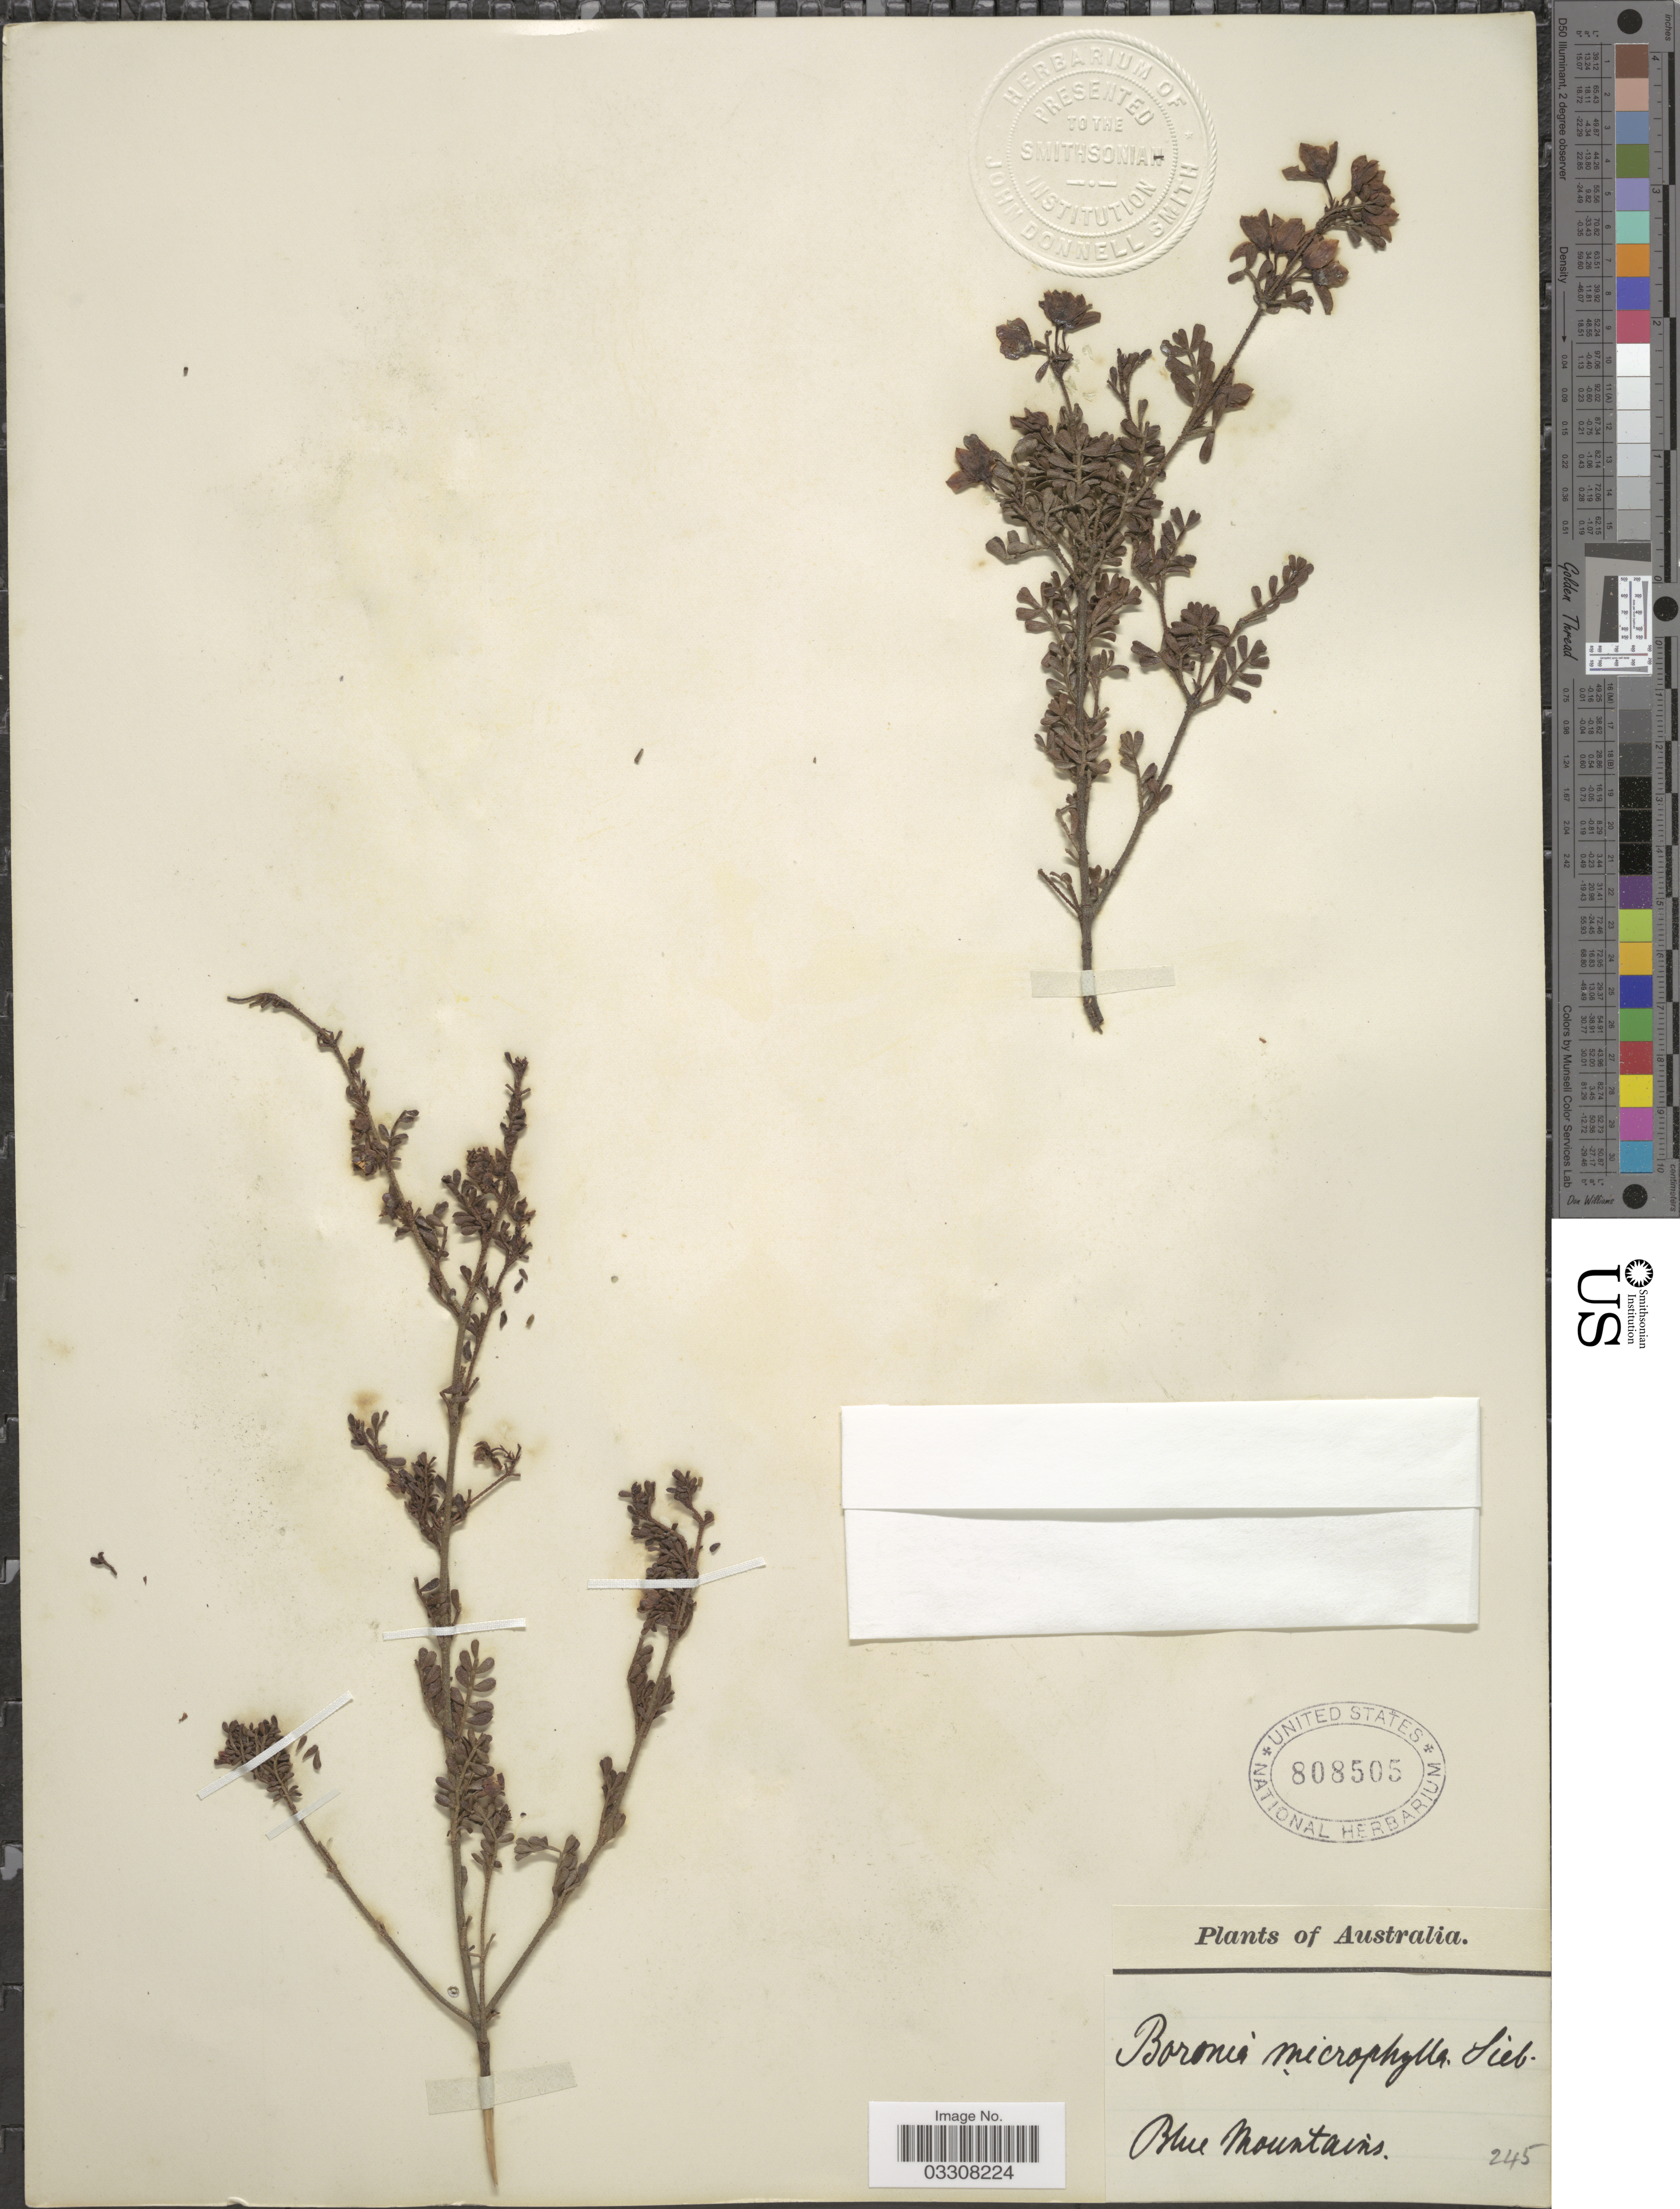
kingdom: Plantae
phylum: Tracheophyta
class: Magnoliopsida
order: Sapindales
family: Rutaceae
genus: Boronia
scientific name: Boronia microphylla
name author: Sieber ex Rchb.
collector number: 245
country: Australia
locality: Blue Mountains.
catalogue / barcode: US 808505